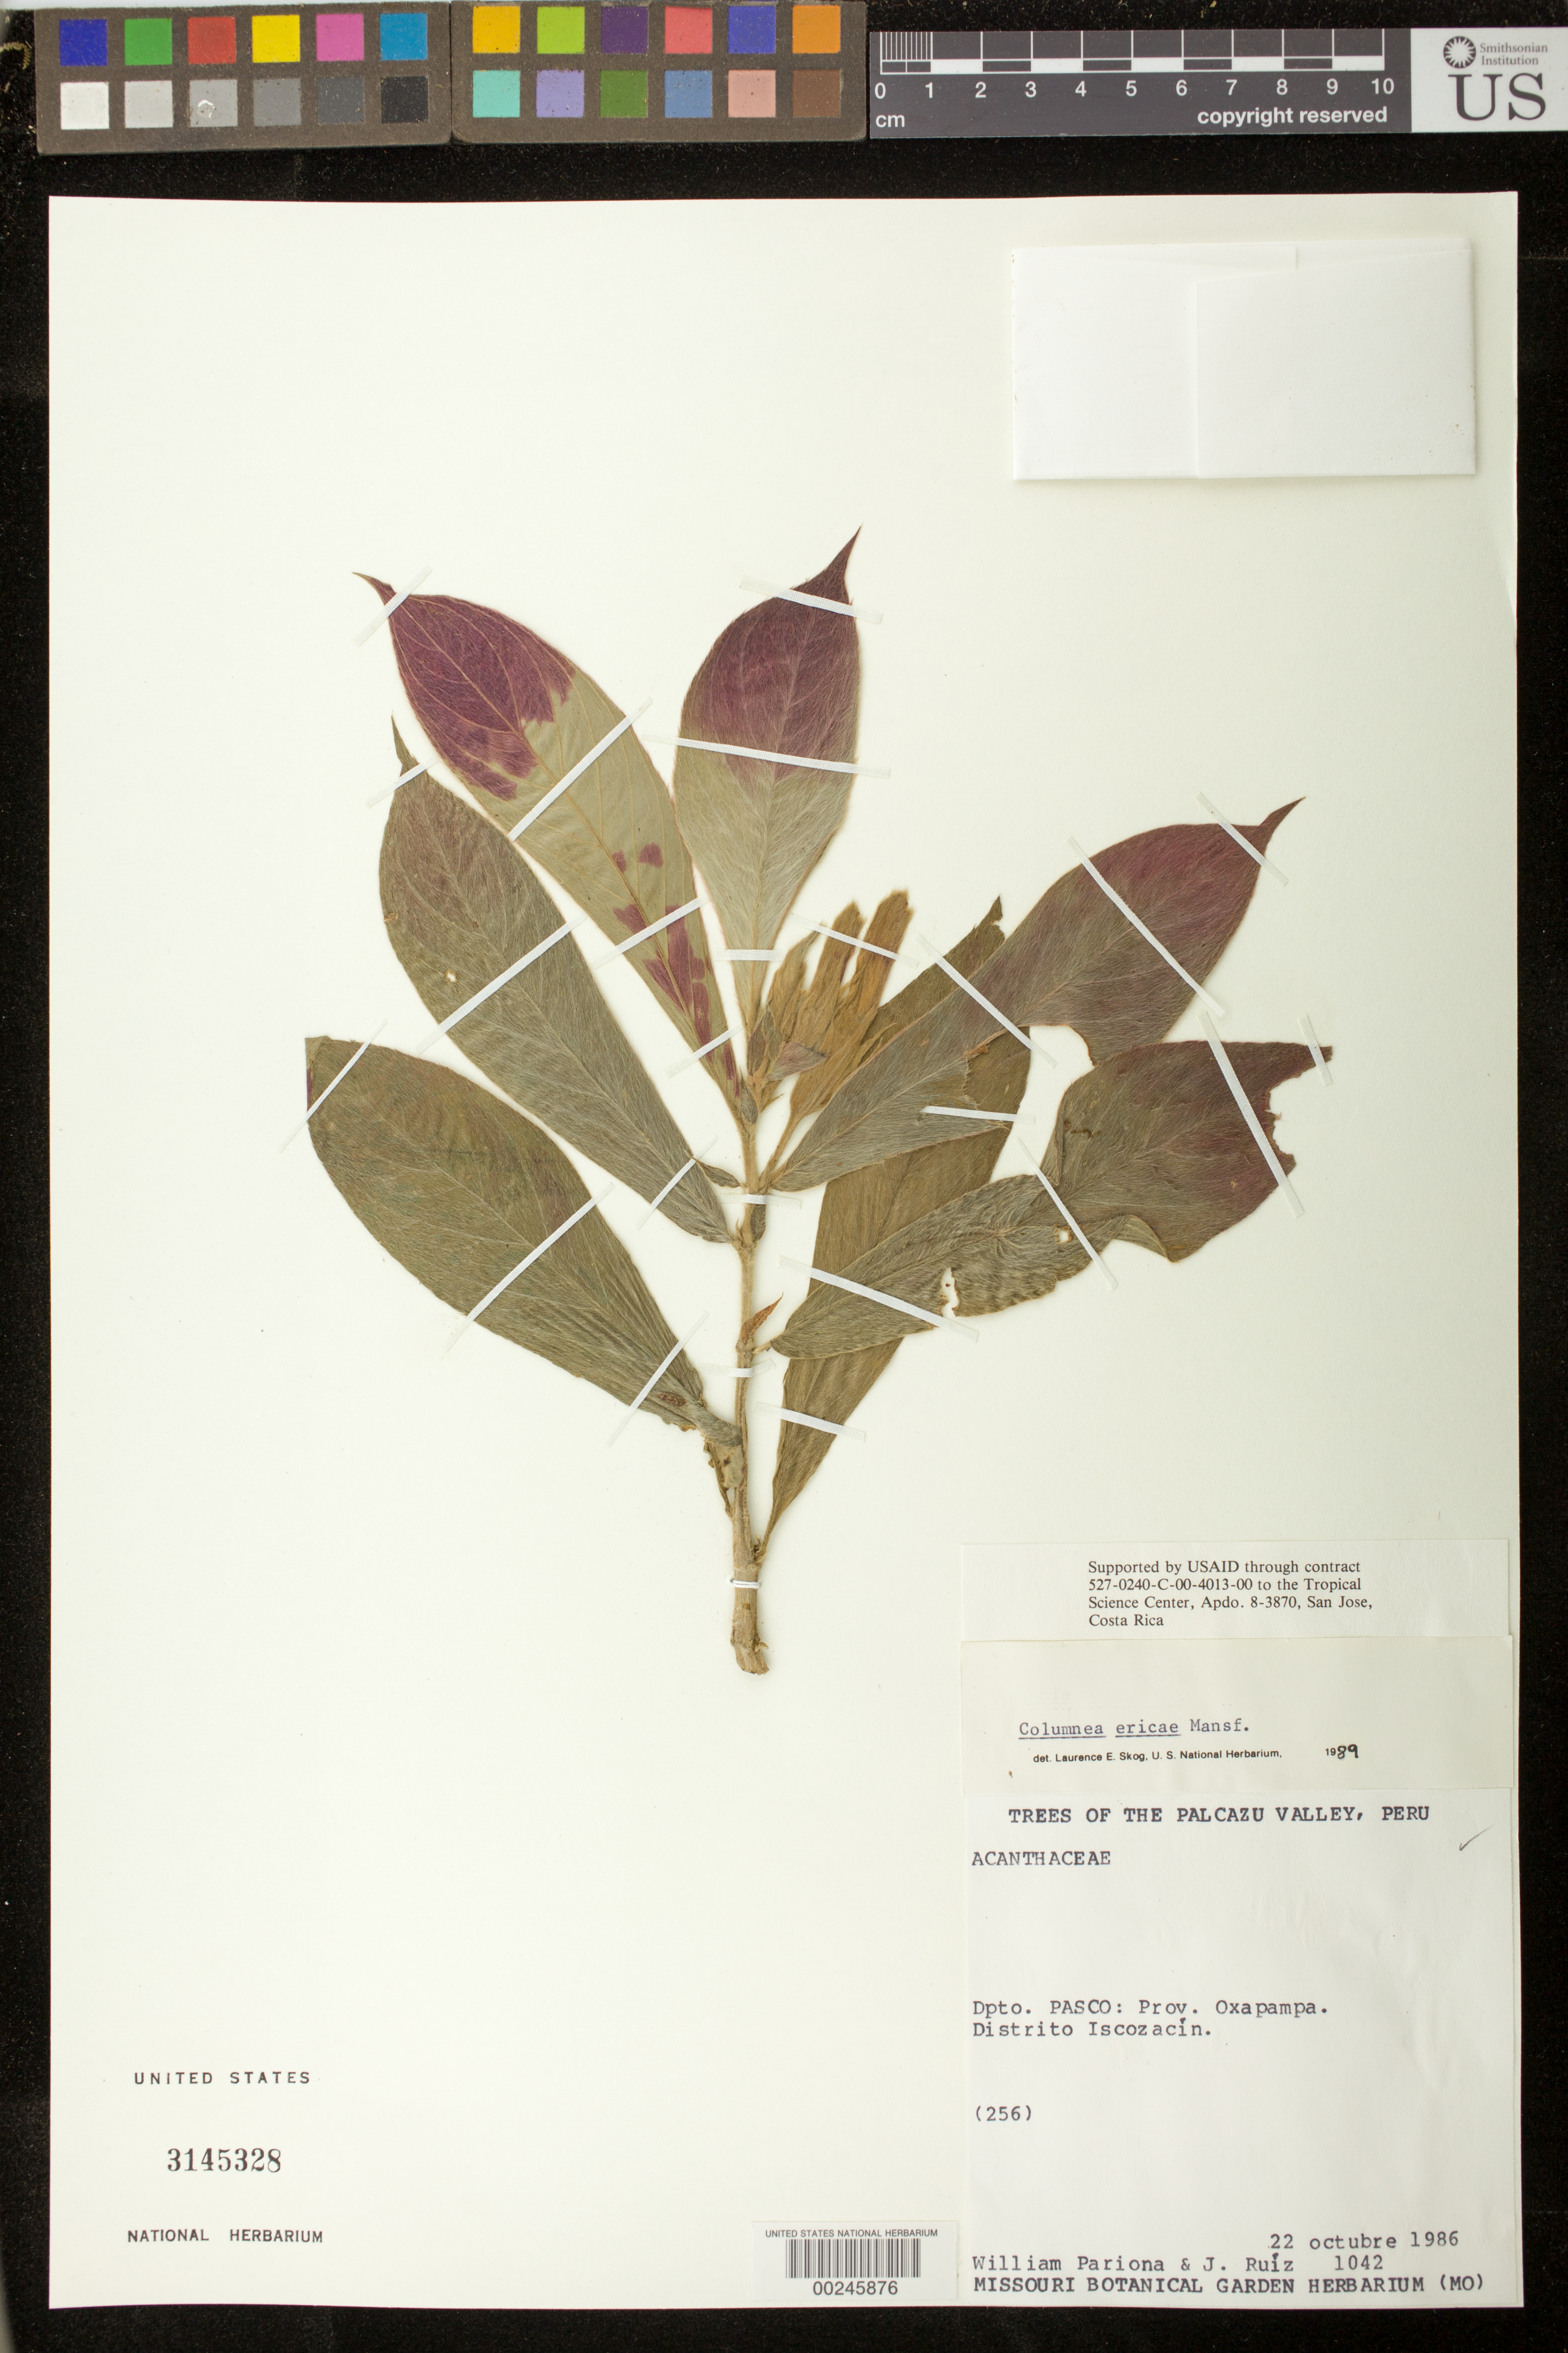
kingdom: Plantae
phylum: Tracheophyta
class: Magnoliopsida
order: Lamiales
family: Gesneriaceae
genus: Columnea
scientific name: Columnea ericae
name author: Mansf.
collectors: W. Pariona & J. Ruiz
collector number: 1042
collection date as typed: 22 Oct 1986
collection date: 1986-10-22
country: Peru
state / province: Pasco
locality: Oxapampa Prov., Dist. Iscozacin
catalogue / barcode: US 3145328